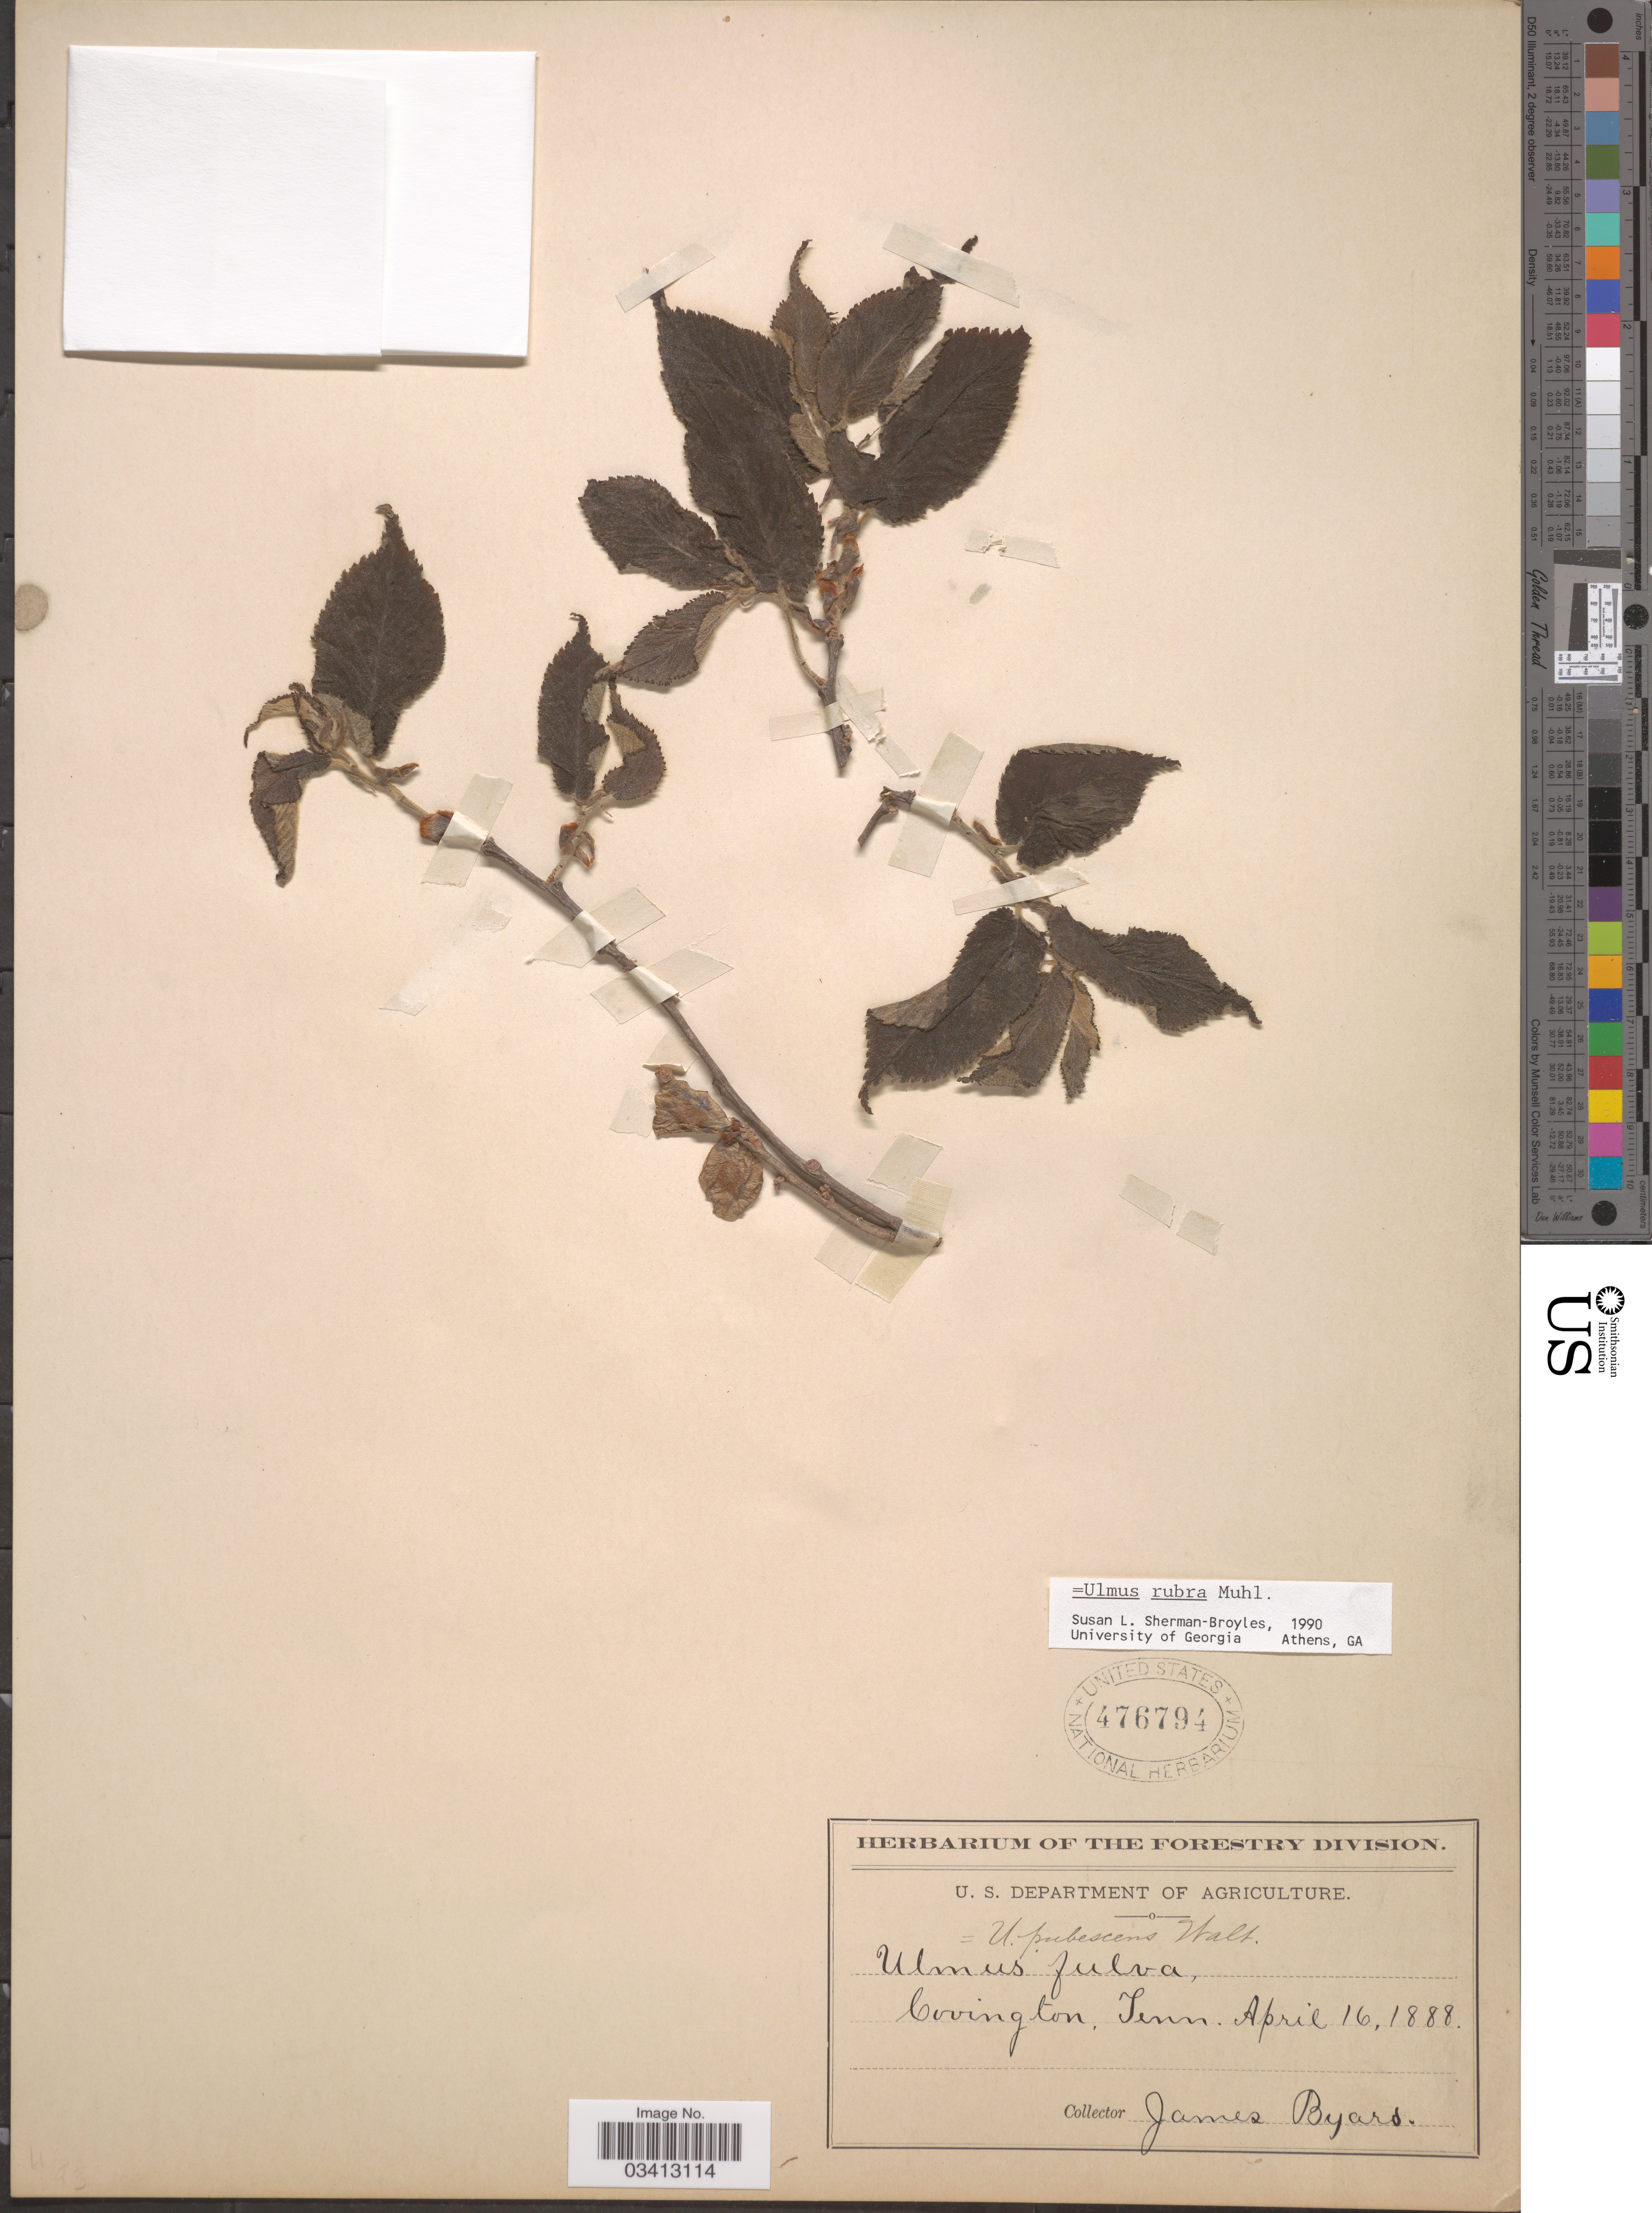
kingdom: Plantae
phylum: Tracheophyta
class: Magnoliopsida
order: Rosales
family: Ulmaceae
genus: Ulmus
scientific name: Ulmus rubra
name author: Muhl.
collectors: J. Byars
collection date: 1888-04-16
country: United States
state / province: Tennessee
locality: Covington.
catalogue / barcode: US 476794